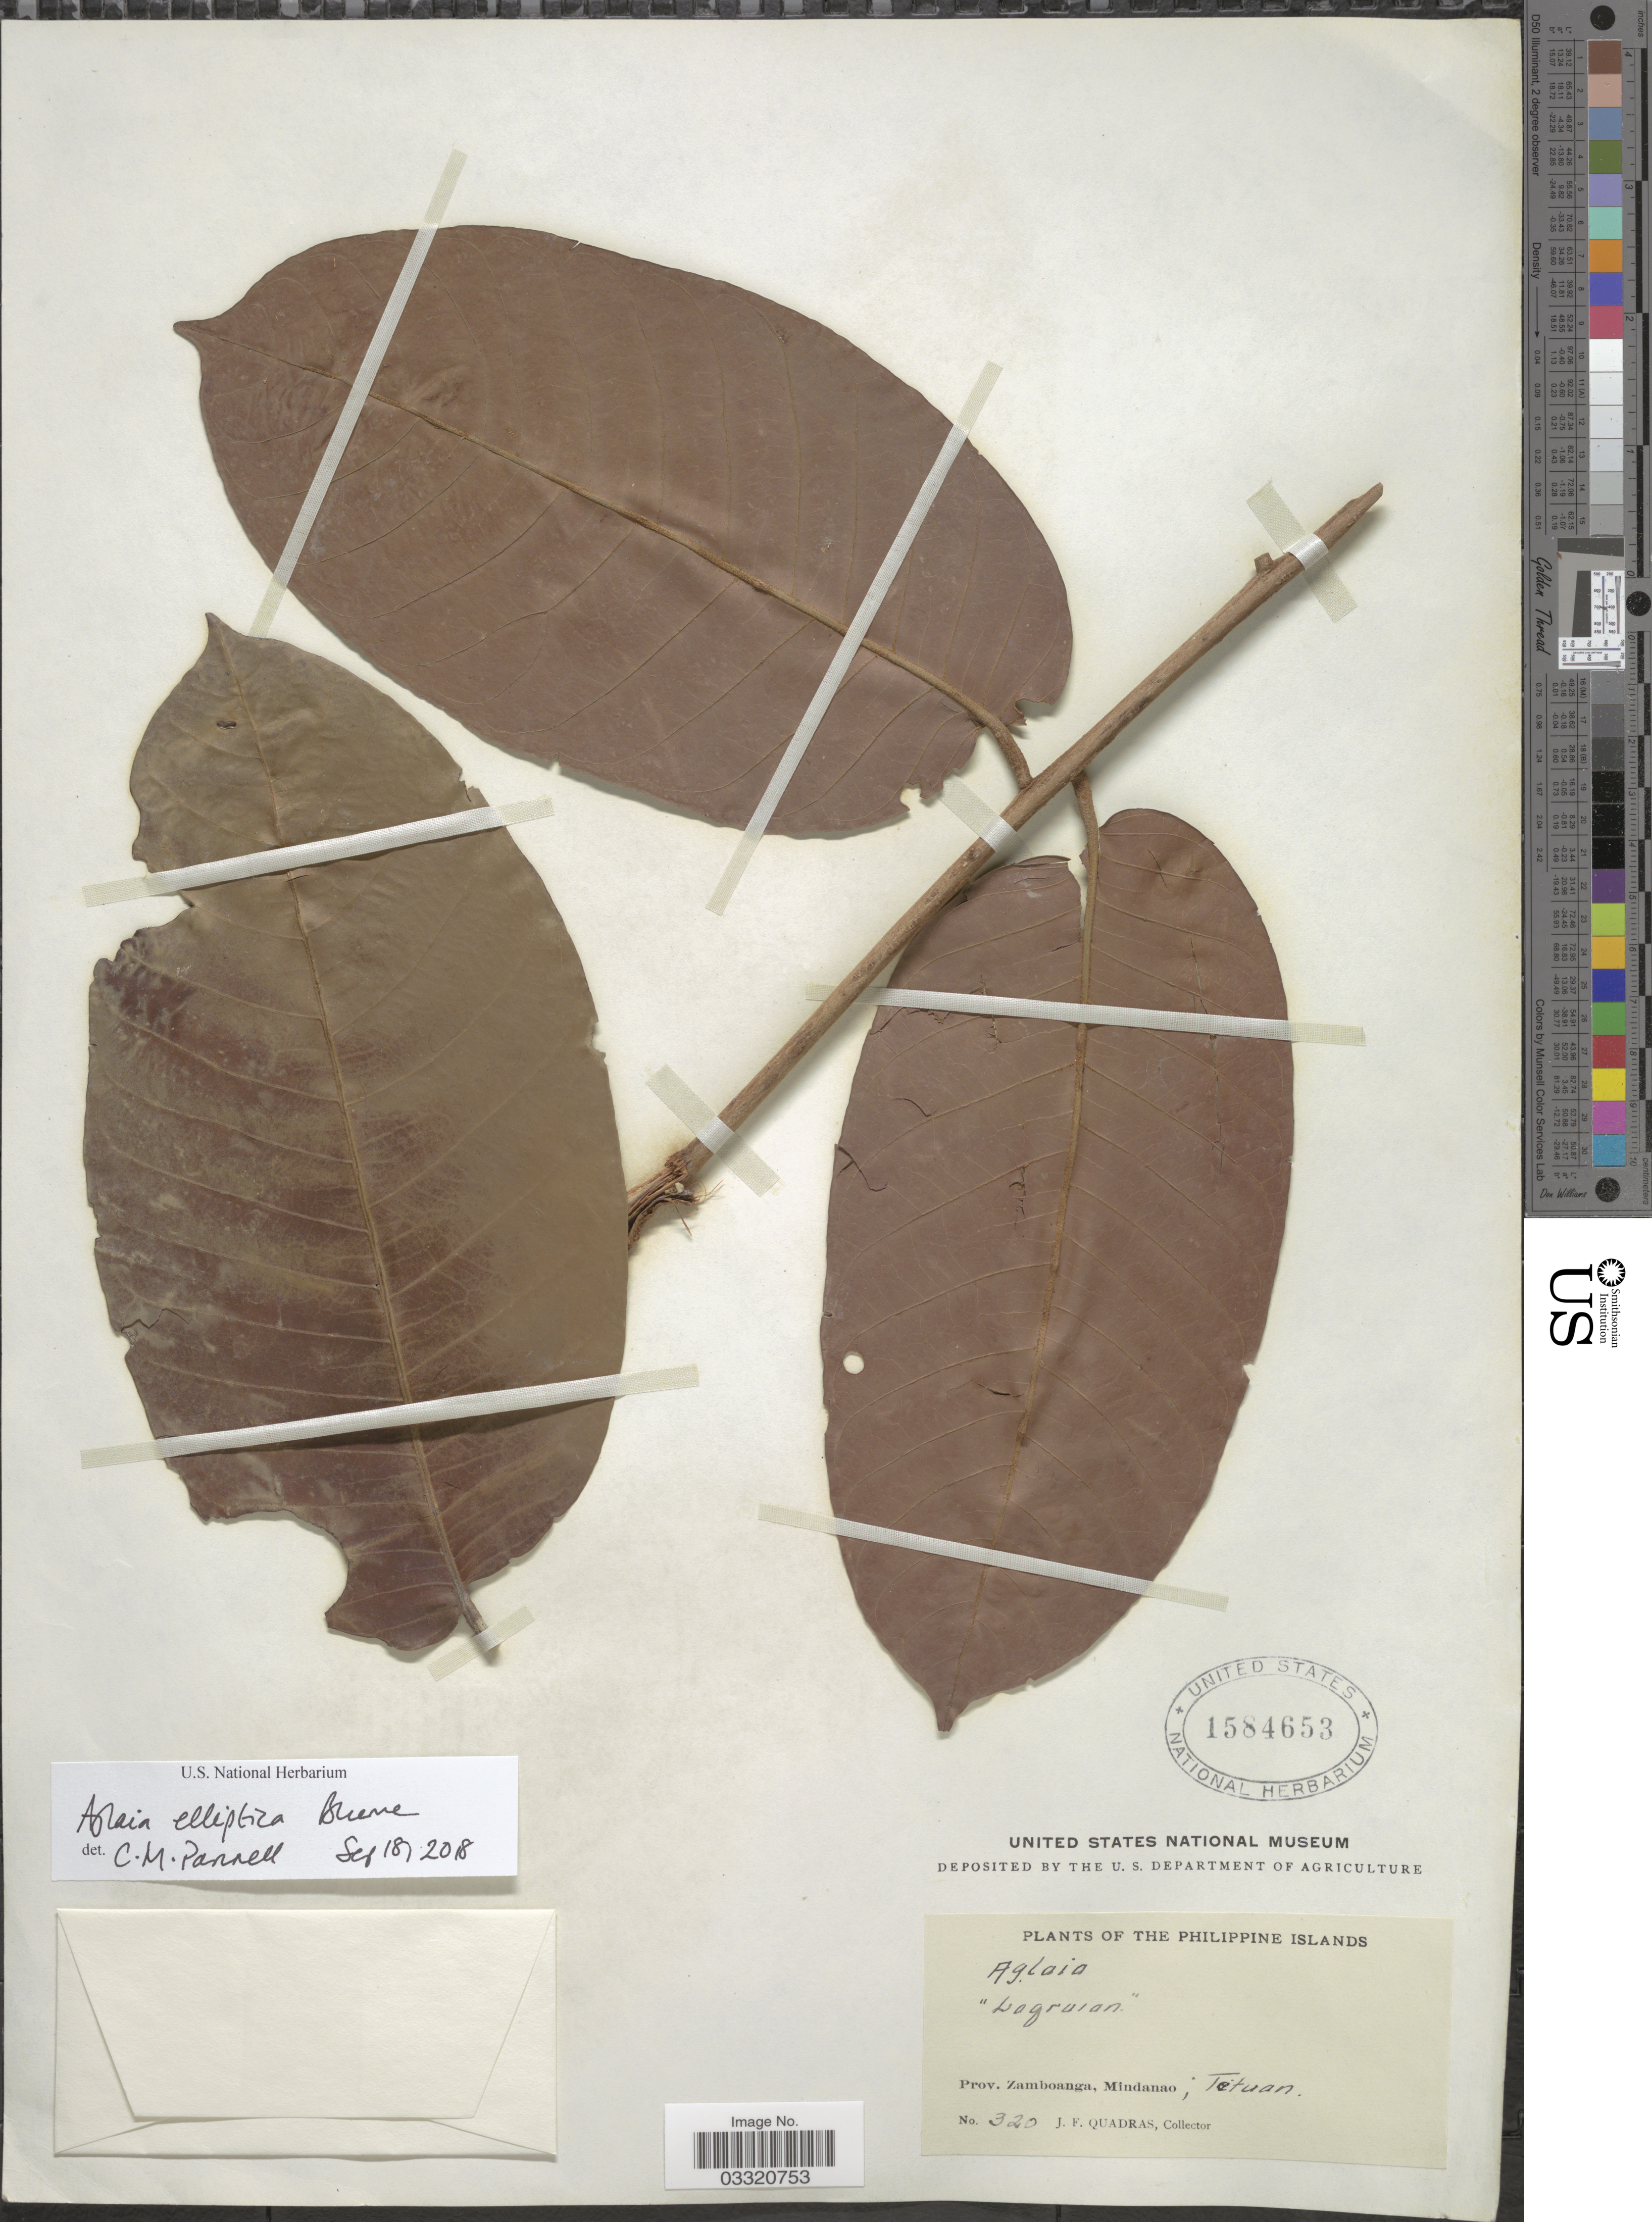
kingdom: Plantae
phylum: Tracheophyta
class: Magnoliopsida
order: Sapindales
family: Meliaceae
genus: Aglaia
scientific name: Aglaia elliptica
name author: Blume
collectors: J. Quadras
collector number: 320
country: Philippines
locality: Prov. Zamboanga, Mindanao; Tetuan.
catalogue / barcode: US 1584653